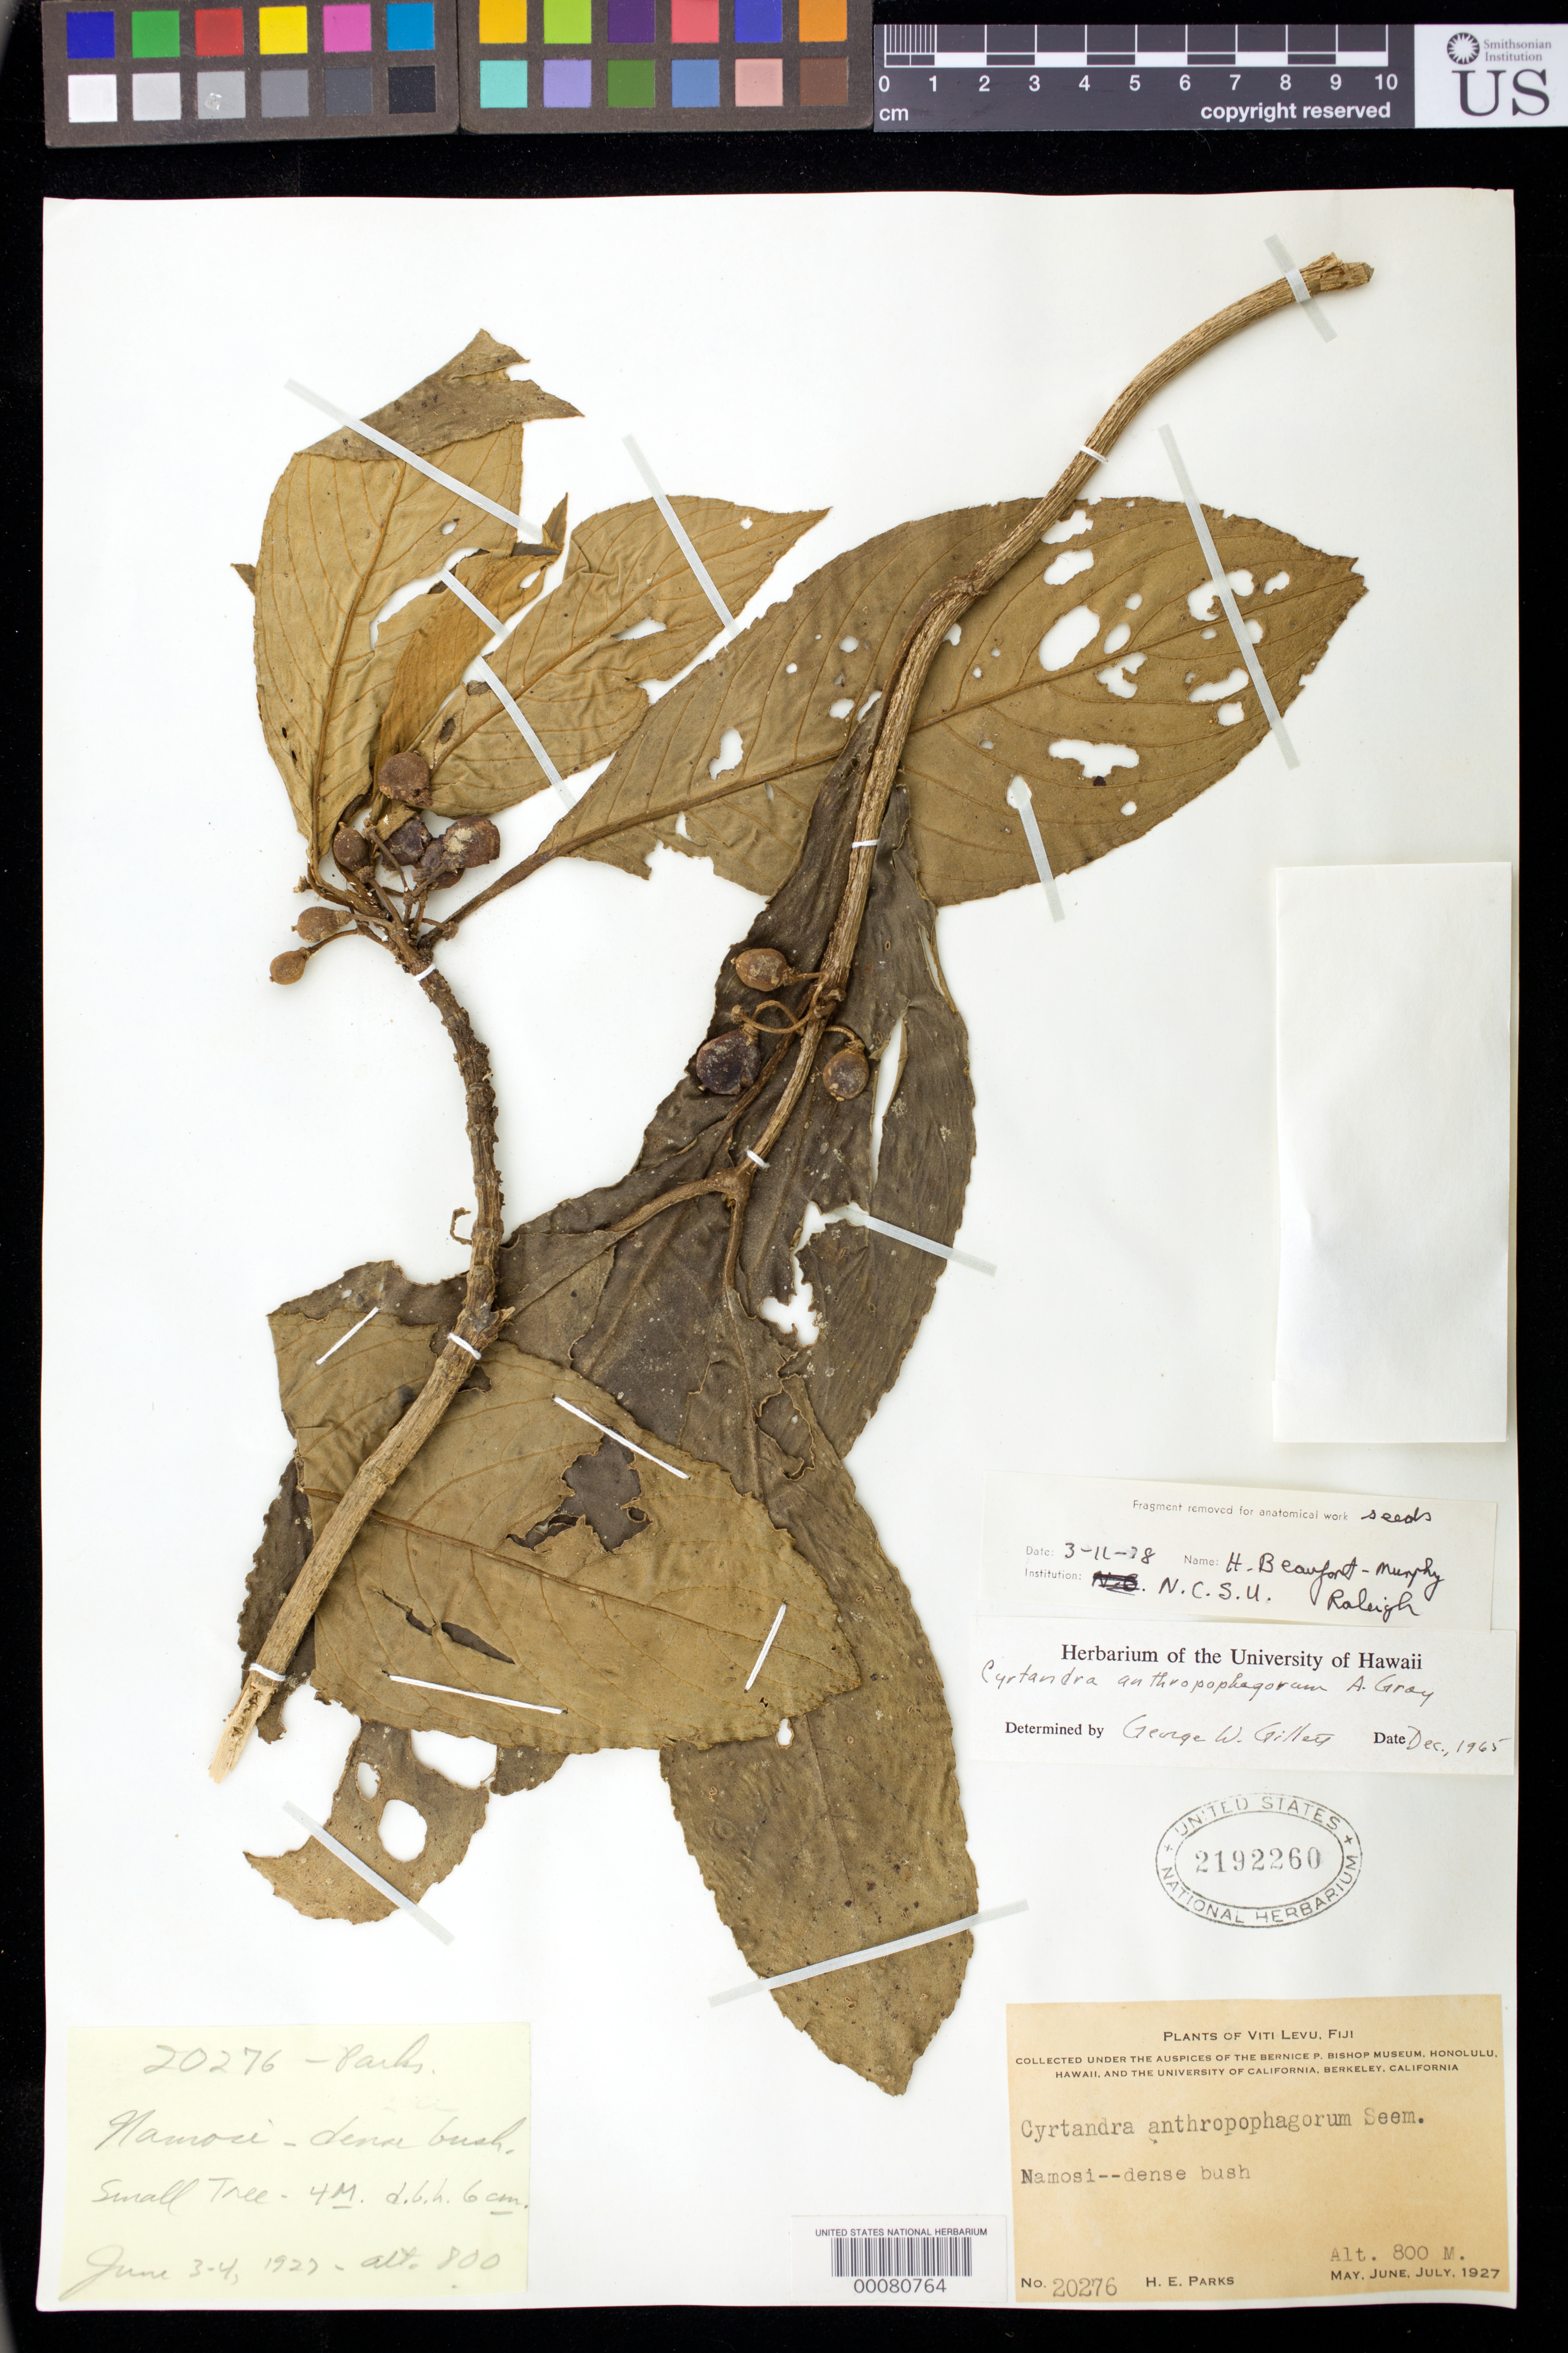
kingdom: Plantae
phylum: Tracheophyta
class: Magnoliopsida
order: Lamiales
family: Gesneriaceae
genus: Cyrtandra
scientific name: Cyrtandra anthropophagorum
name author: Seem. ex A. Gray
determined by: Gillett, G. W.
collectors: H. E. Parks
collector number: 20276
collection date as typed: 03-04 Jun 1927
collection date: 1927-06-03/1927-06-04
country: Fiji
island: Viti Levu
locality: Namosi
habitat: Dense bush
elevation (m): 800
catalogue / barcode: US 2192260